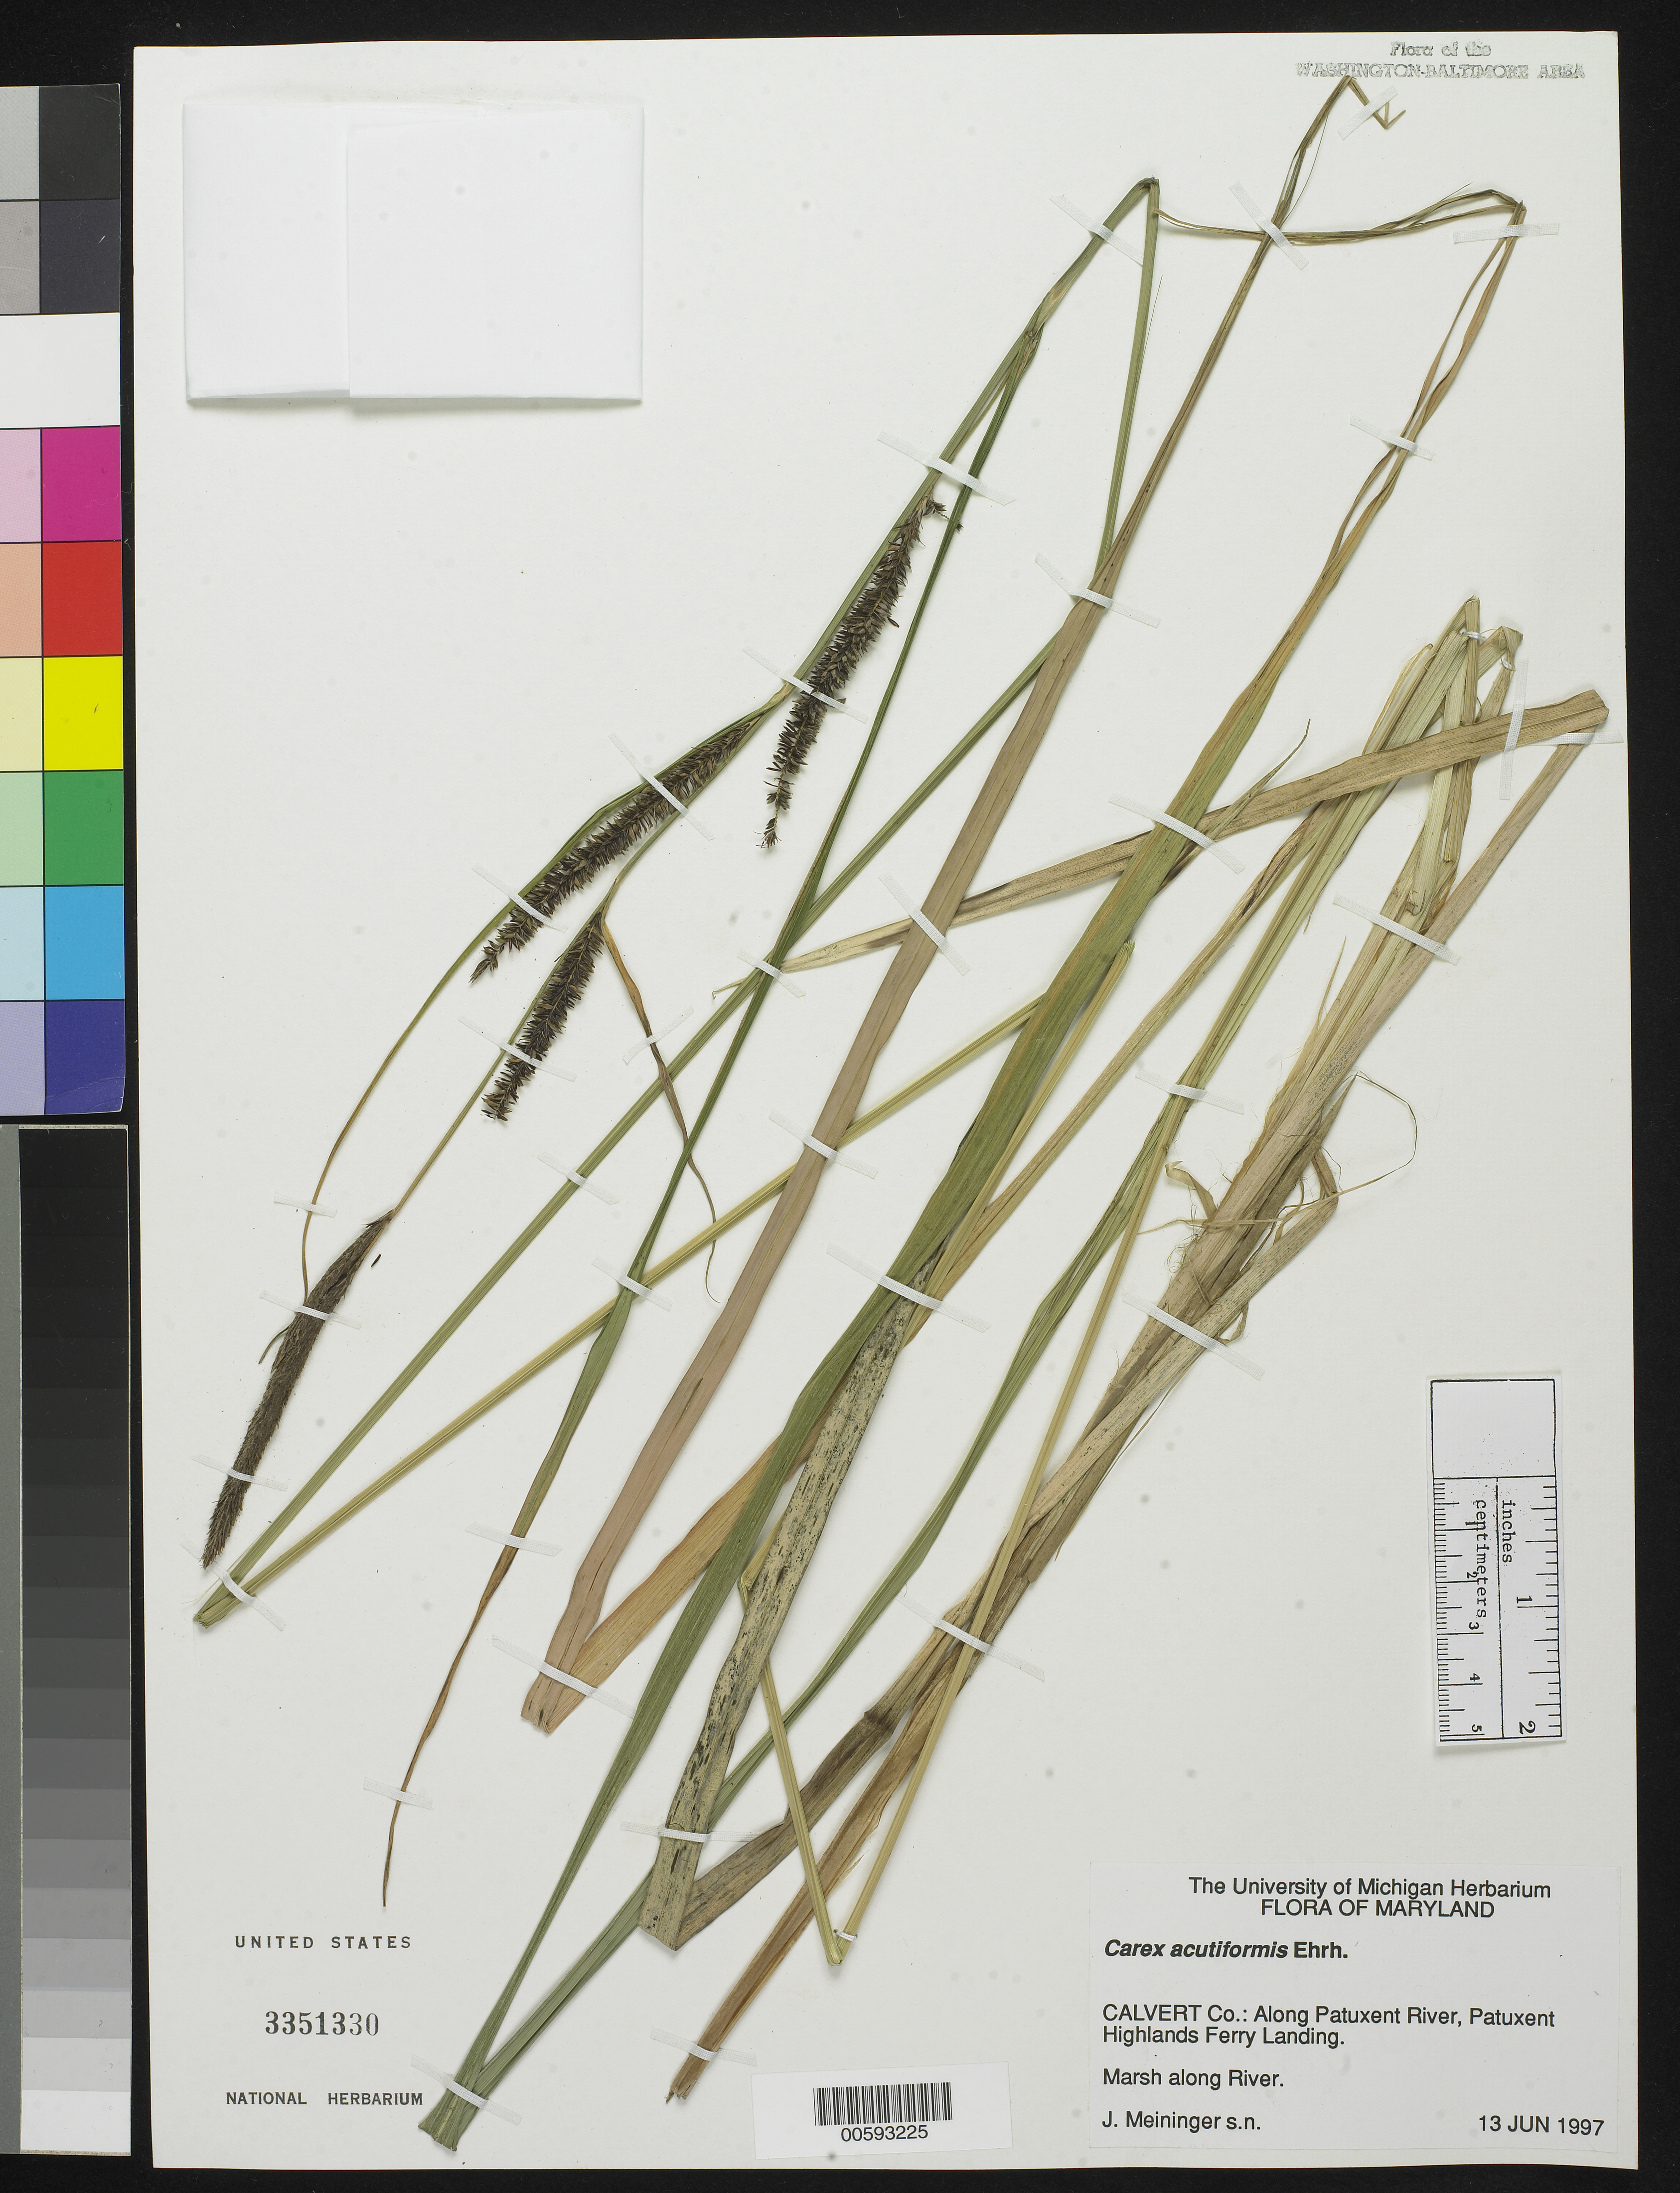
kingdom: Plantae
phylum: Tracheophyta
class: Liliopsida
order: Poales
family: Cyperaceae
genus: Carex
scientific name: Carex acutiformis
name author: Ehrh.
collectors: J. Meininger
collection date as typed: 13 Jun 1997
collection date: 1997-06-13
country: United States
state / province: Maryland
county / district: Calvert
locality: Along Patuxent River, Patuxent Highlands Ferry Landing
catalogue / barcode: US 3351330